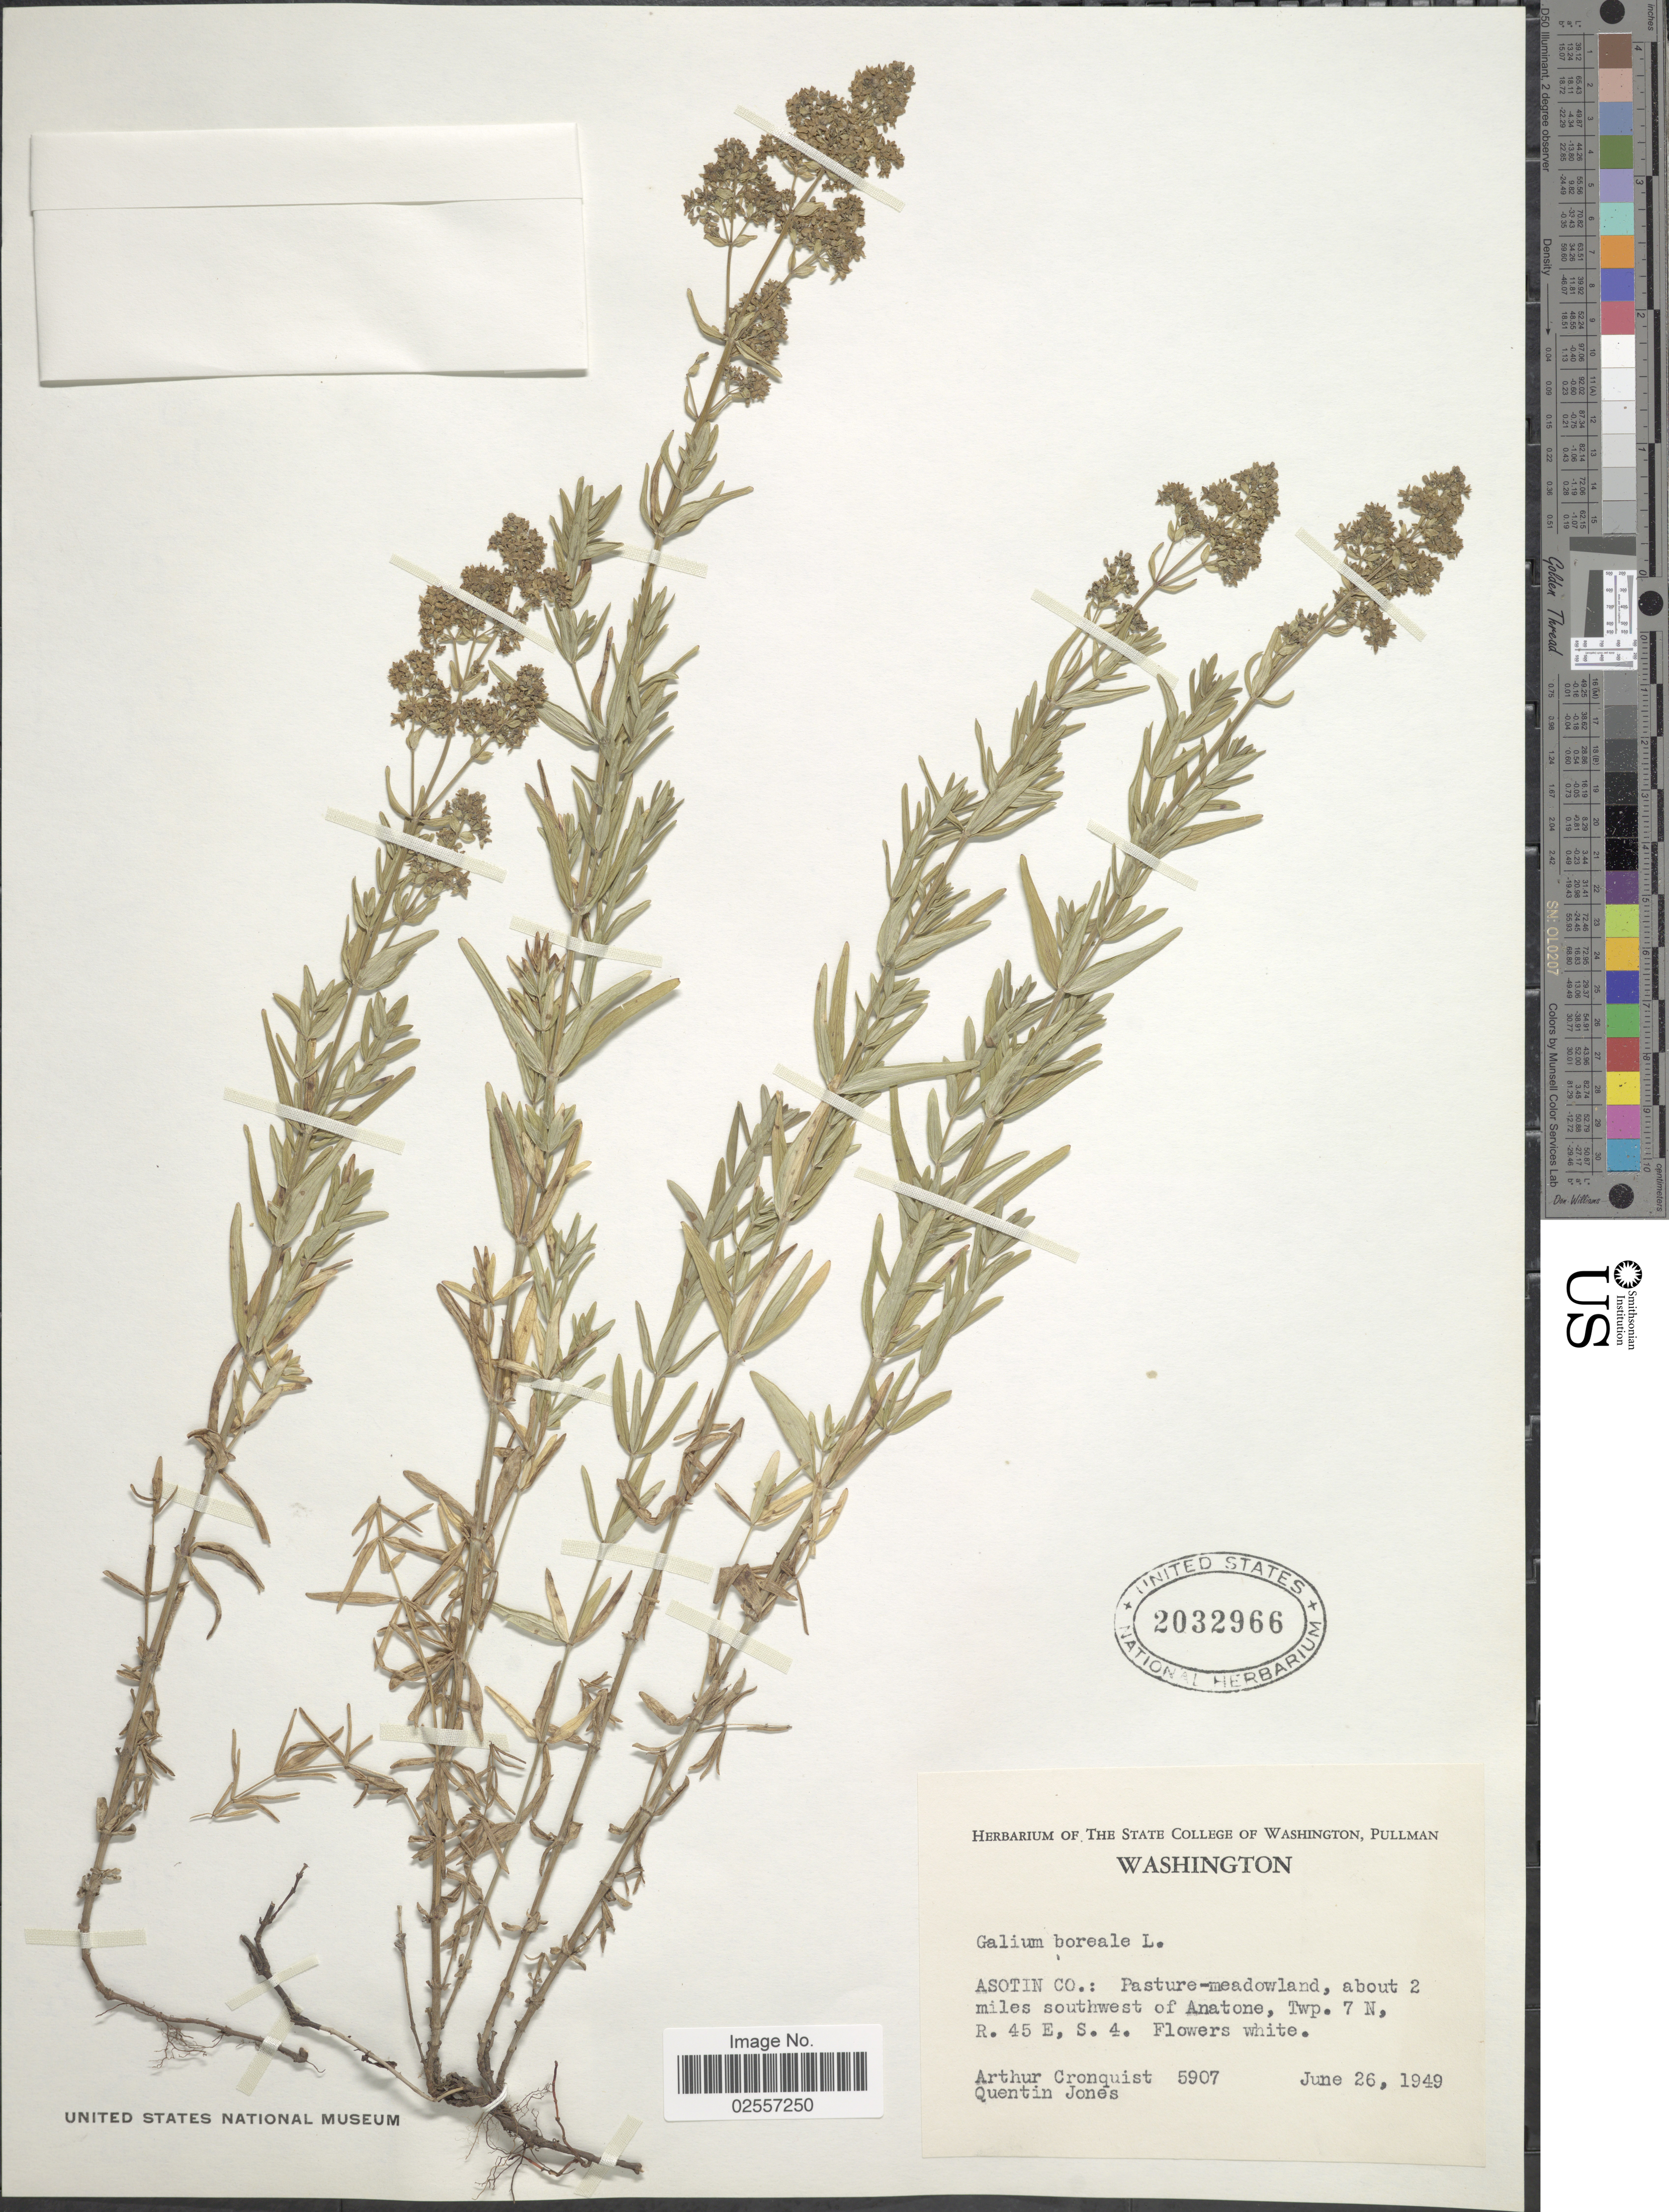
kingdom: Plantae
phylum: Tracheophyta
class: Magnoliopsida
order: Gentianales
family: Rubiaceae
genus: Galium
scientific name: Galium boreale L.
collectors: A. J. Cronquist & Q. Jones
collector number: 5907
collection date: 1949-06-26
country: United States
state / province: Washington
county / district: Asotin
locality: Asotin Co.: about 2 miles southwest of Anatone, Twp. 7 N, R. 45 E, S. 4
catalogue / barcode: US 2032966